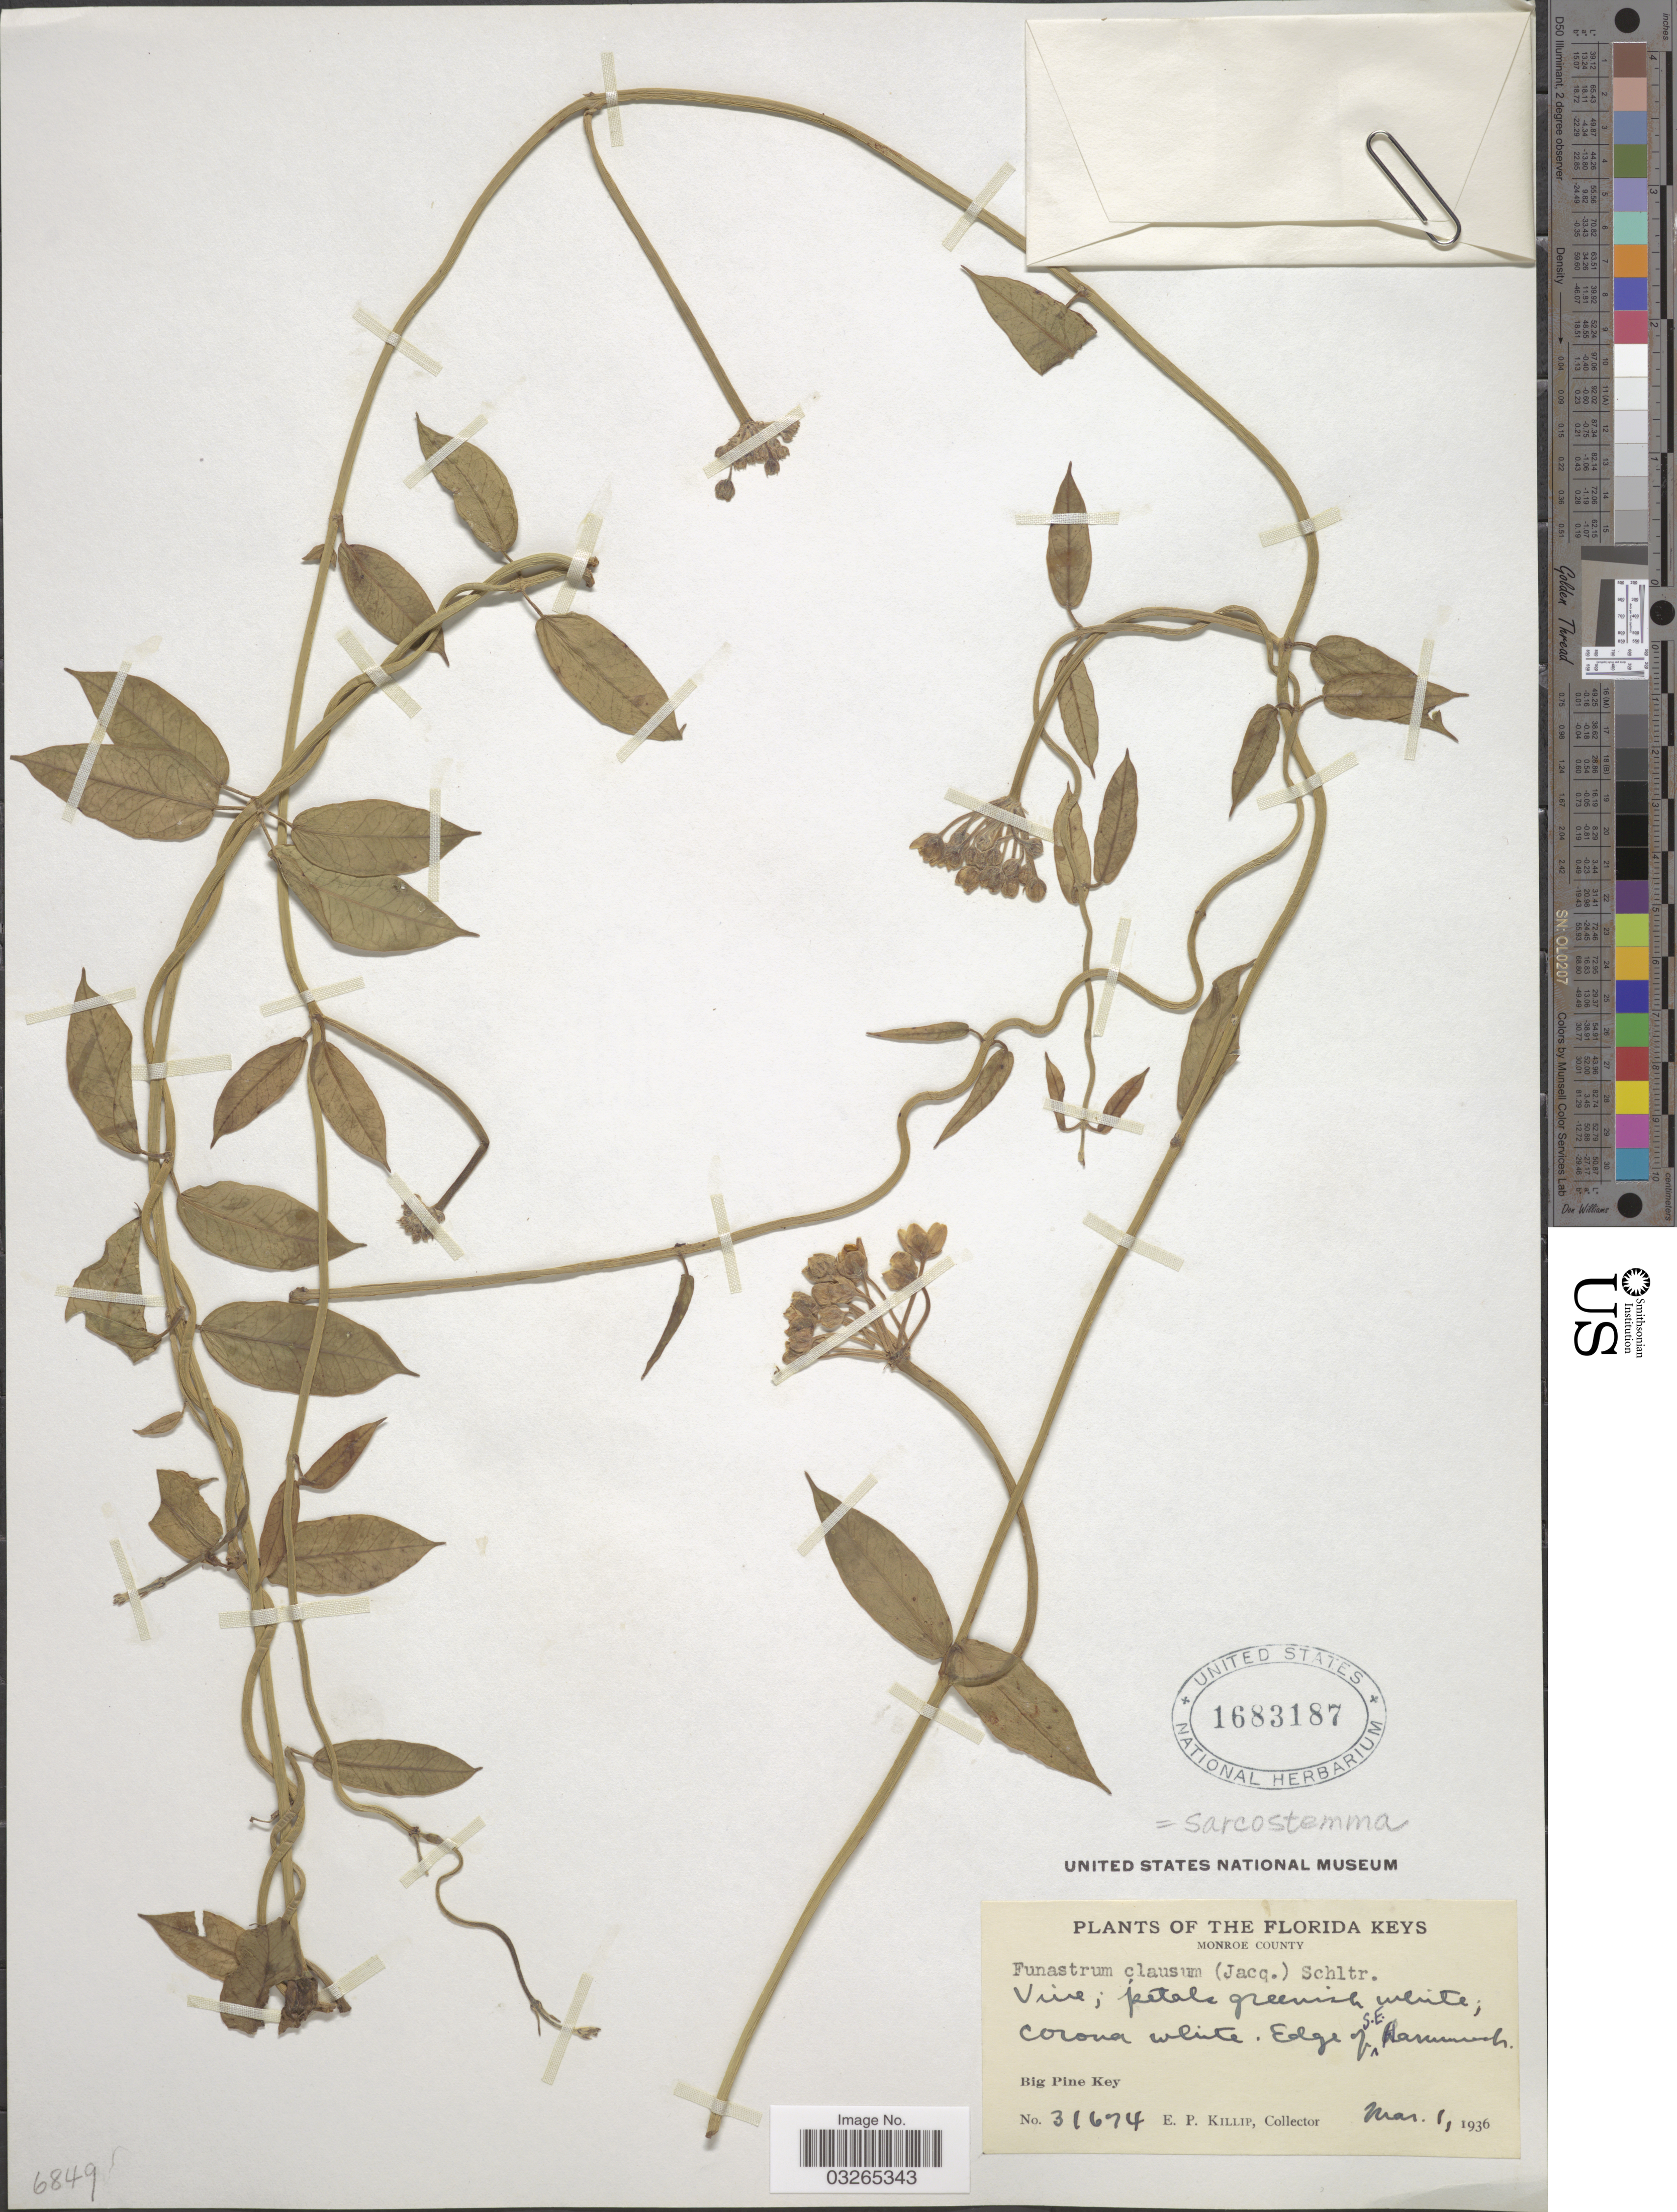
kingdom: Plantae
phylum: Tracheophyta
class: Magnoliopsida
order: Gentianales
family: Apocynaceae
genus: Sarcostemma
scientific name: Sarcostemma clausum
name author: (Jacq.) Schult.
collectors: E. P. Killip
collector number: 31674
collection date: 1936-03-01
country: United States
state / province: Florida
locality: Florida Keys. Monroe County. Edge of S.E. Hammock. Big Pine Key.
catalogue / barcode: US 1683187